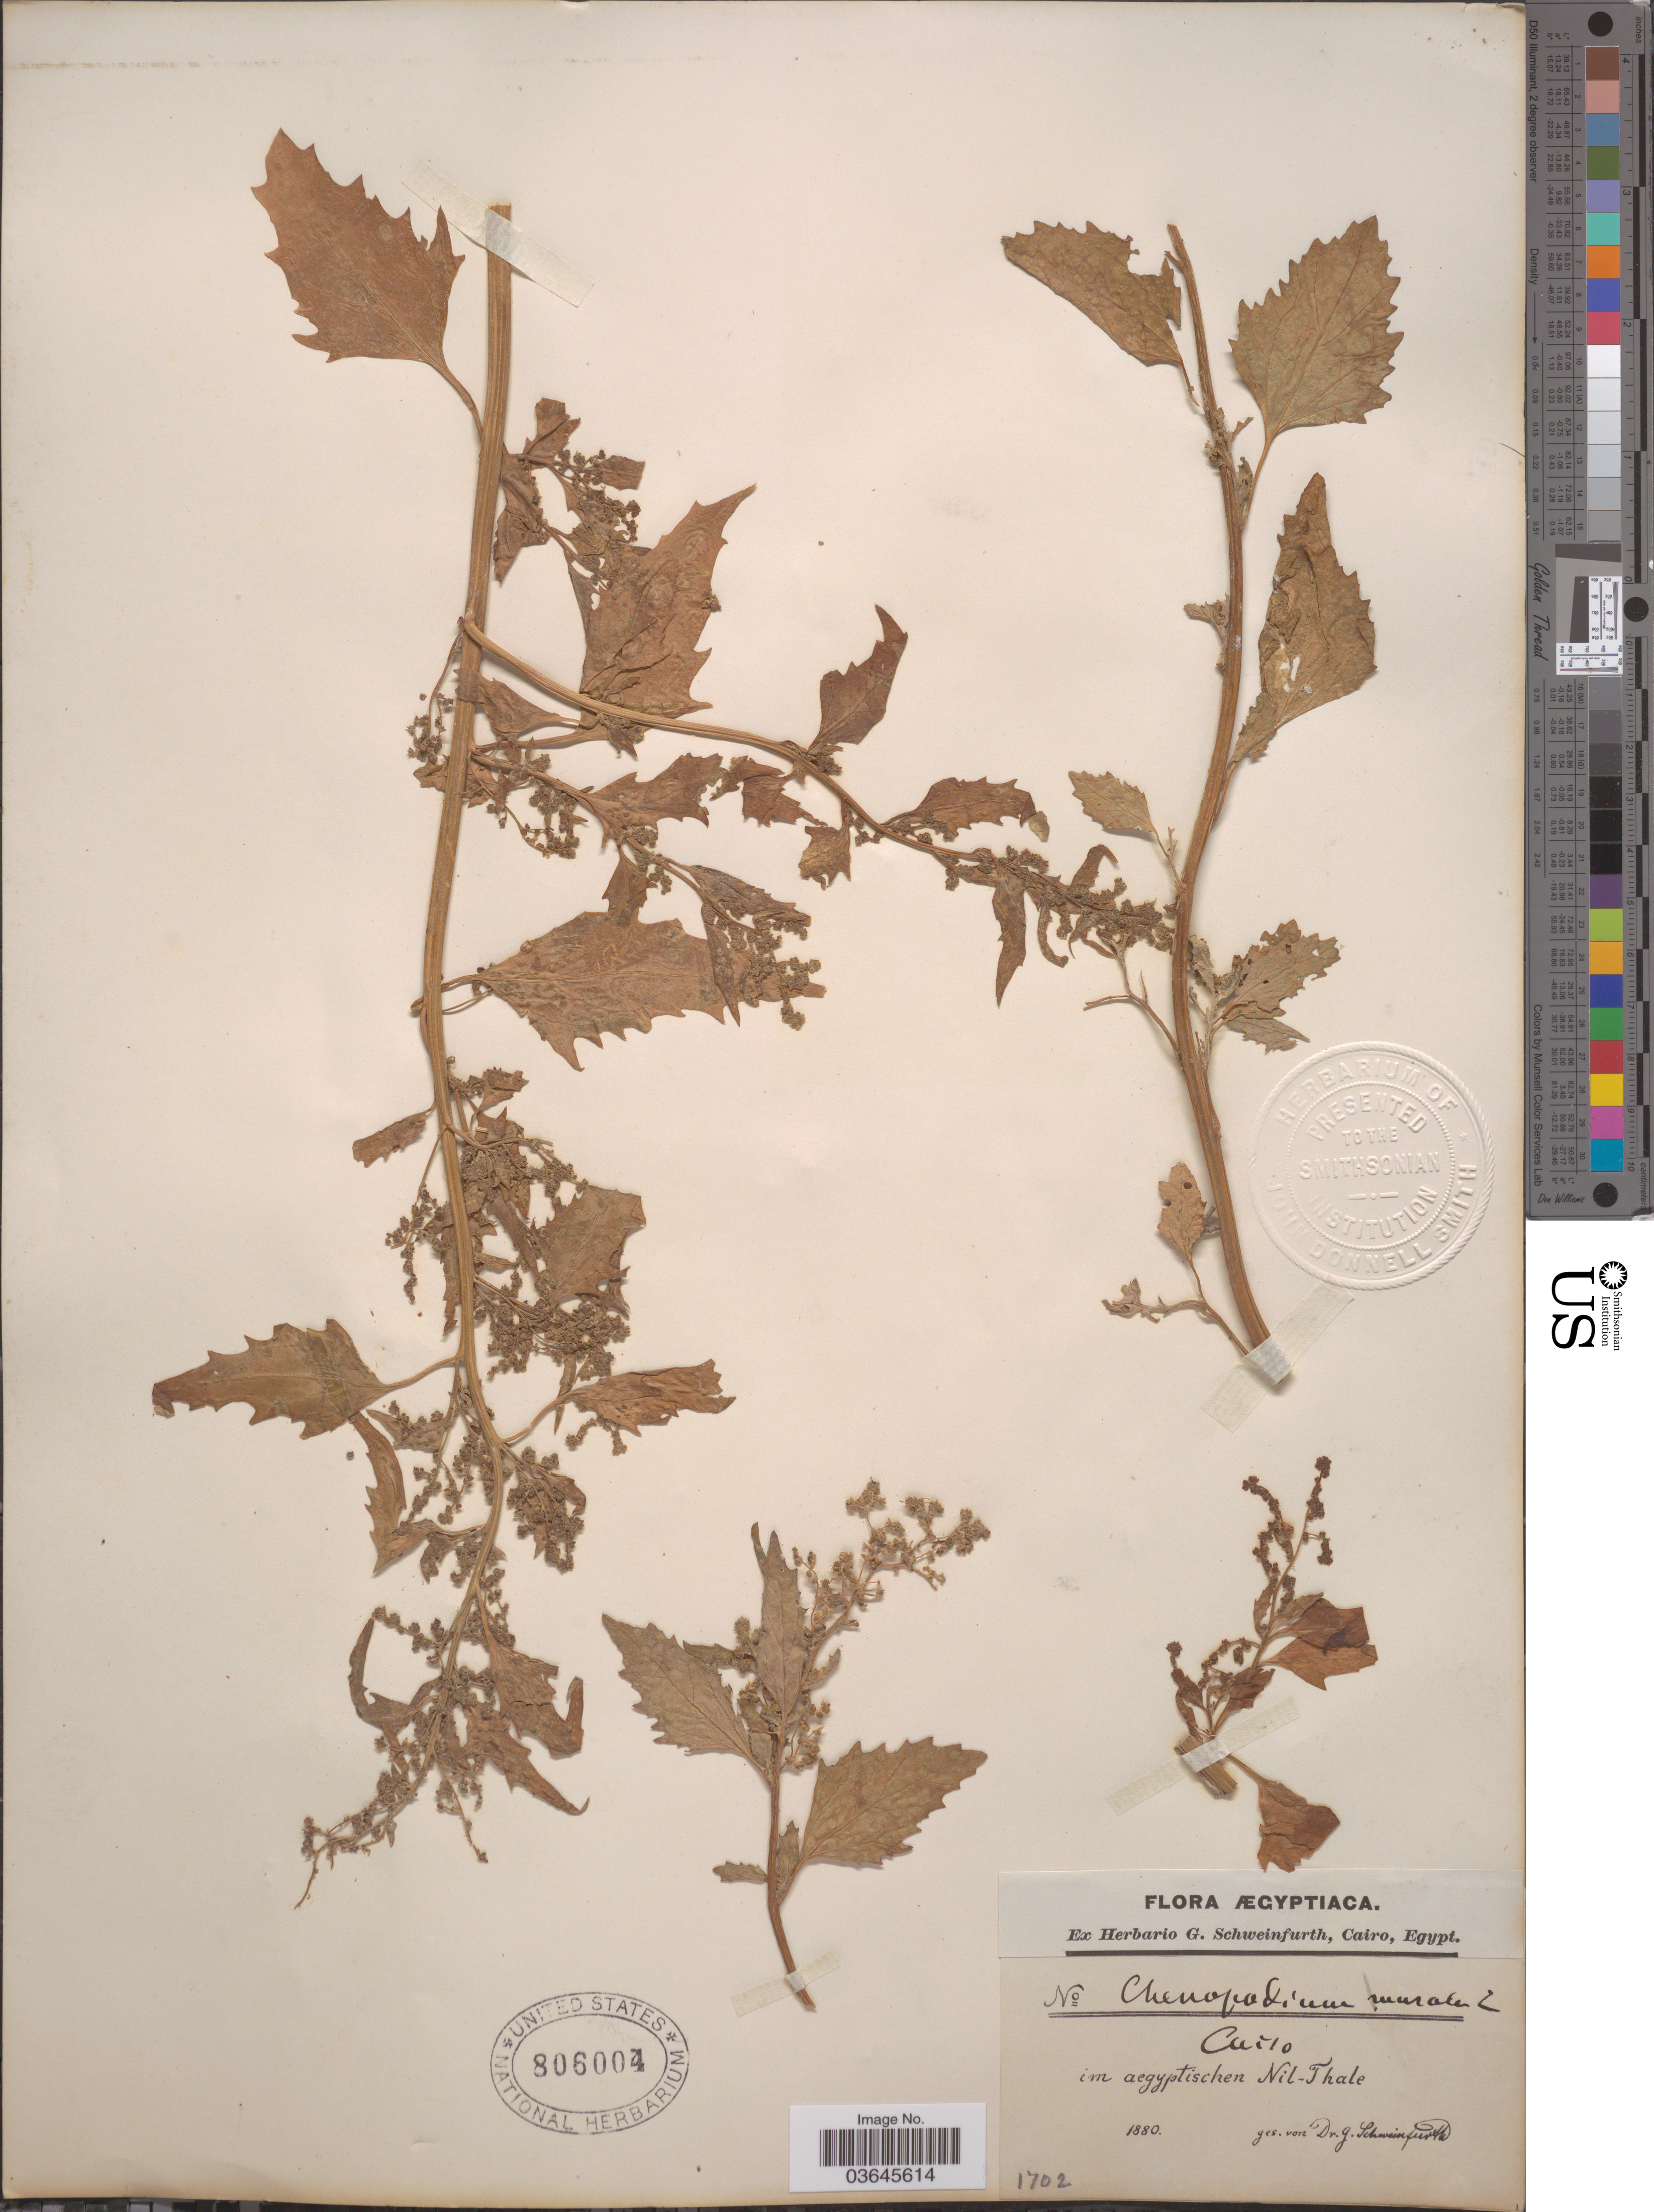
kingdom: Plantae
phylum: Tracheophyta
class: Magnoliopsida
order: Caryophyllales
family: Amaranthaceae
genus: Chenopodium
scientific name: Chenopodium murale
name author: L.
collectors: G. A. Schweinfurth (herbarium)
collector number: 1702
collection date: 1880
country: Egypt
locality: Ægyptiaca. Cairo, im aegyptischen Nil-Thale.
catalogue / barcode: US 806004